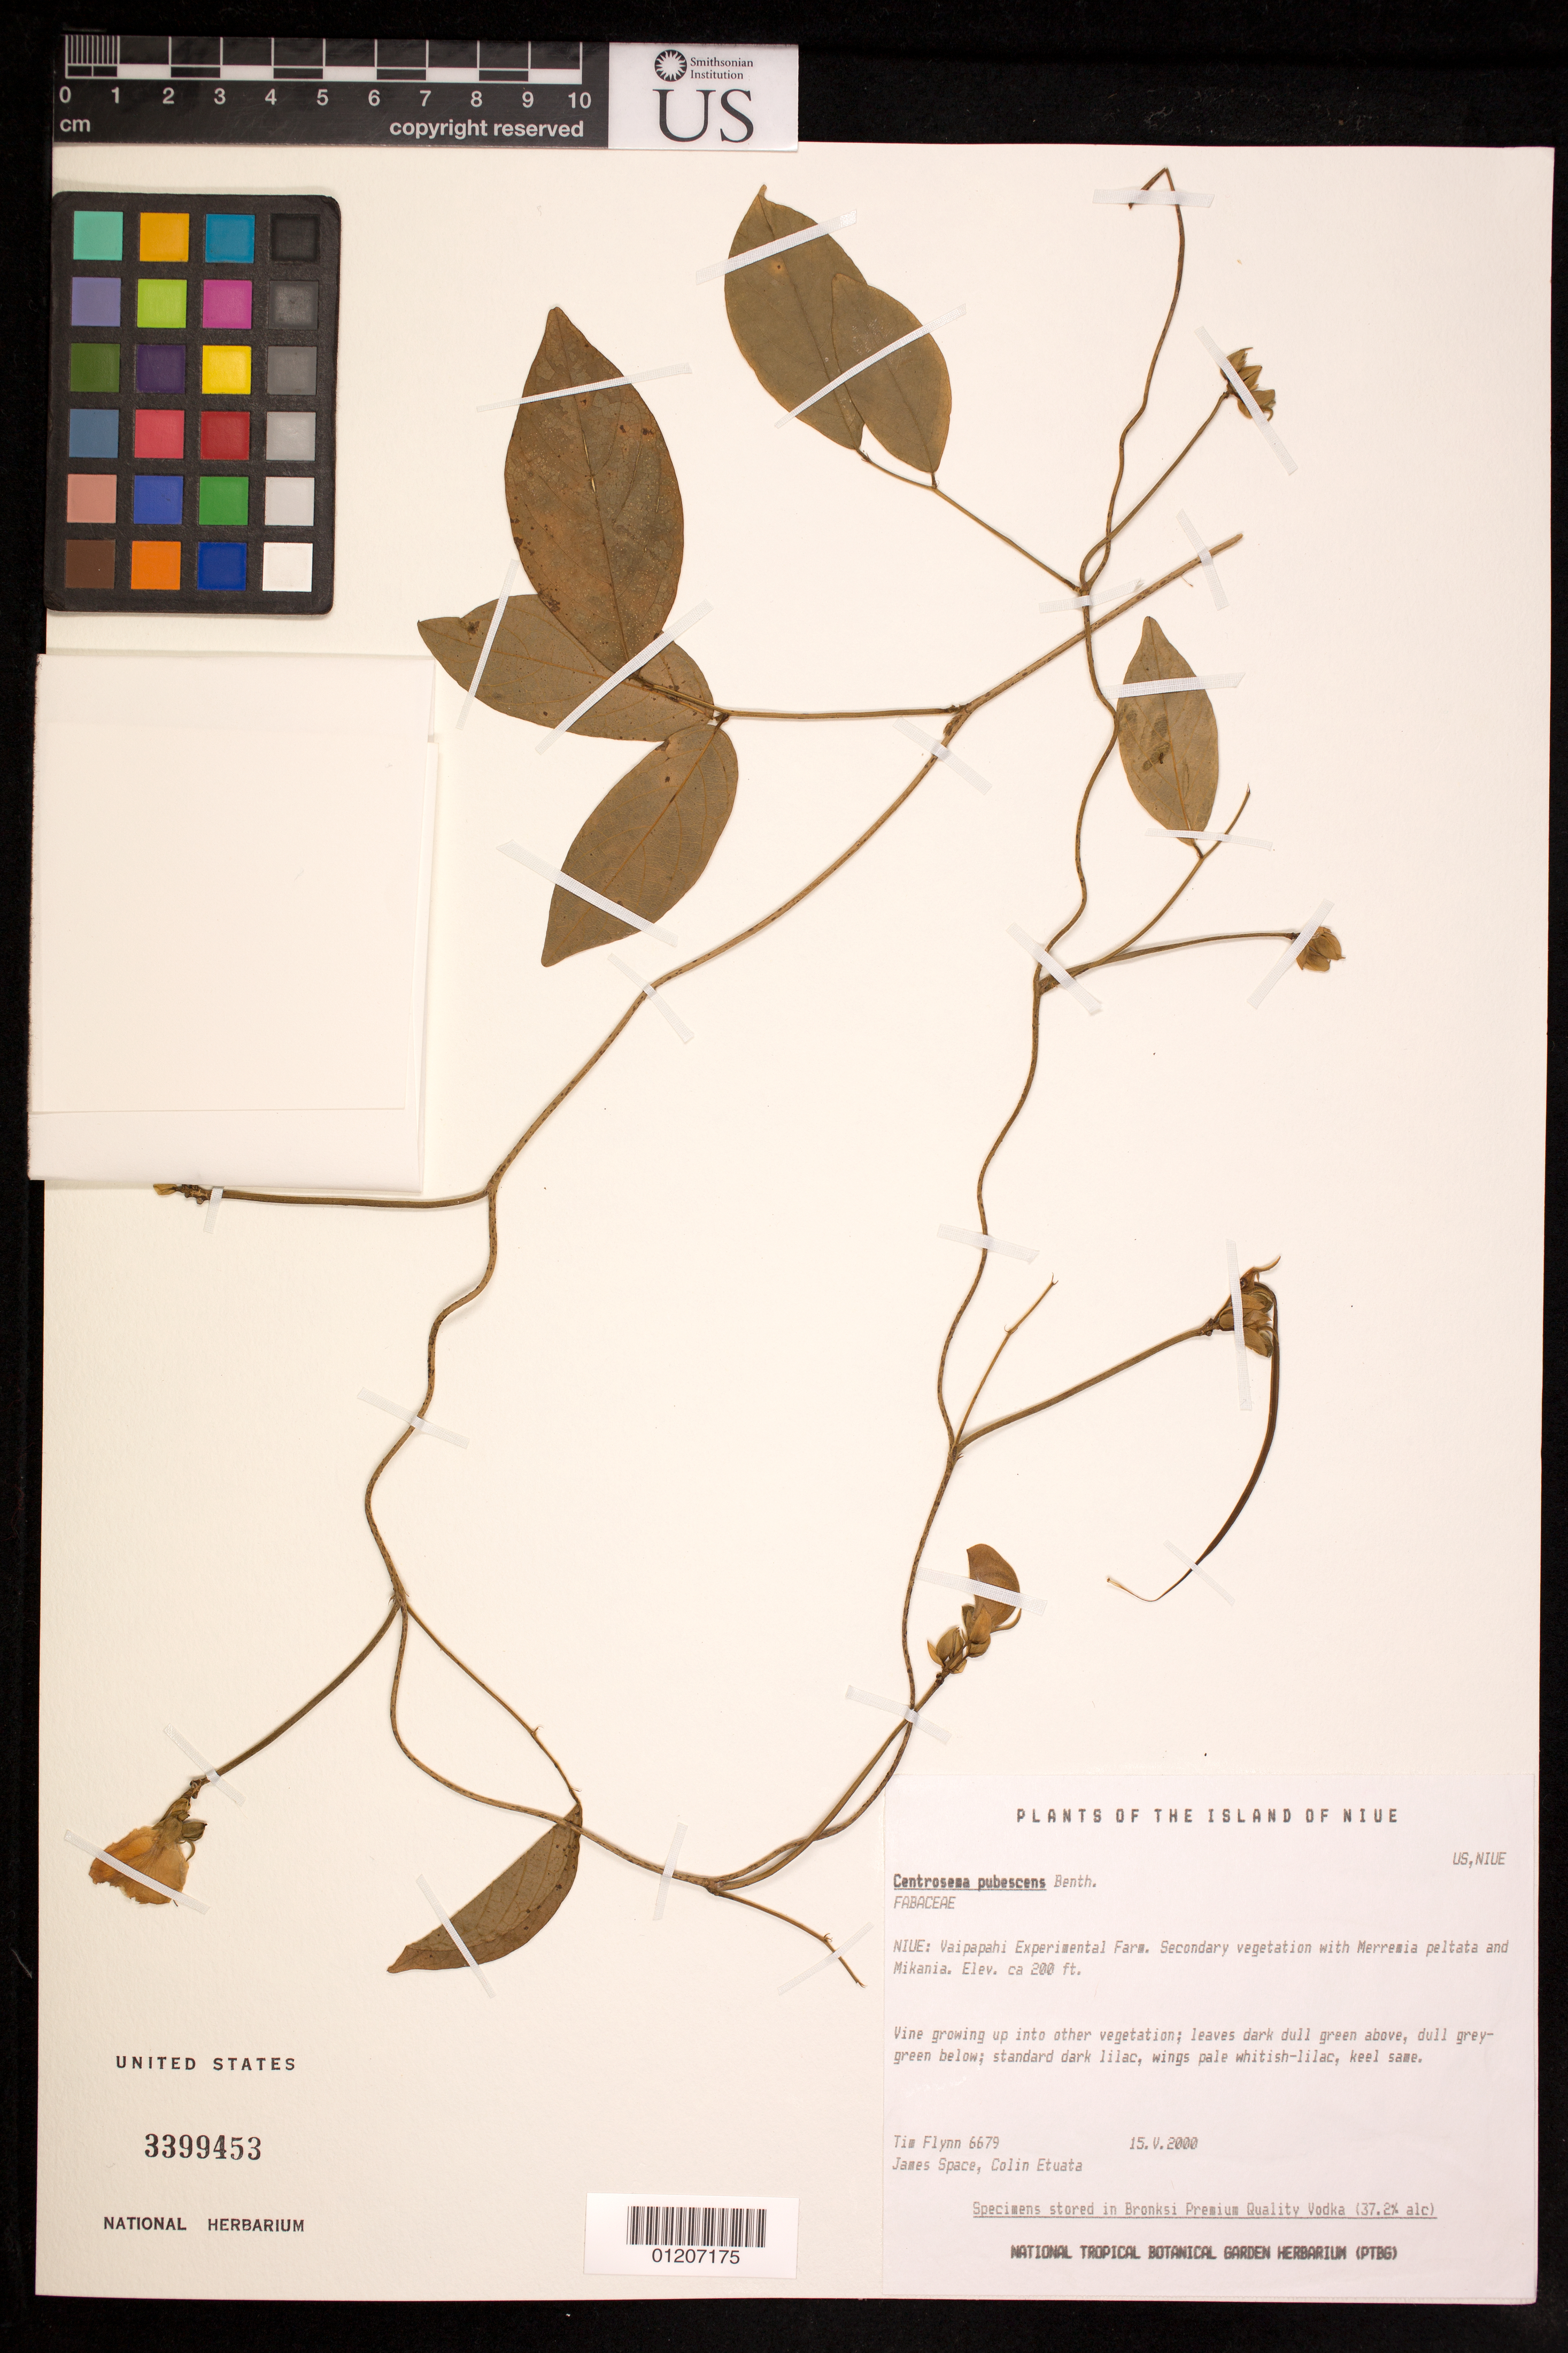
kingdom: Plantae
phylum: Tracheophyta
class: Magnoliopsida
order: Fabales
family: Fabaceae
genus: Centrosema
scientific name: Centrosema pubescens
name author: Benth.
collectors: T. W. Flynn, J. Space & C. Etuata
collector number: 6679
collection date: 2000-05-15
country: Niue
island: Niue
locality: Vaipapahi Experimental farm.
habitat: Secondary vegetation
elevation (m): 53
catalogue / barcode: US 3399453